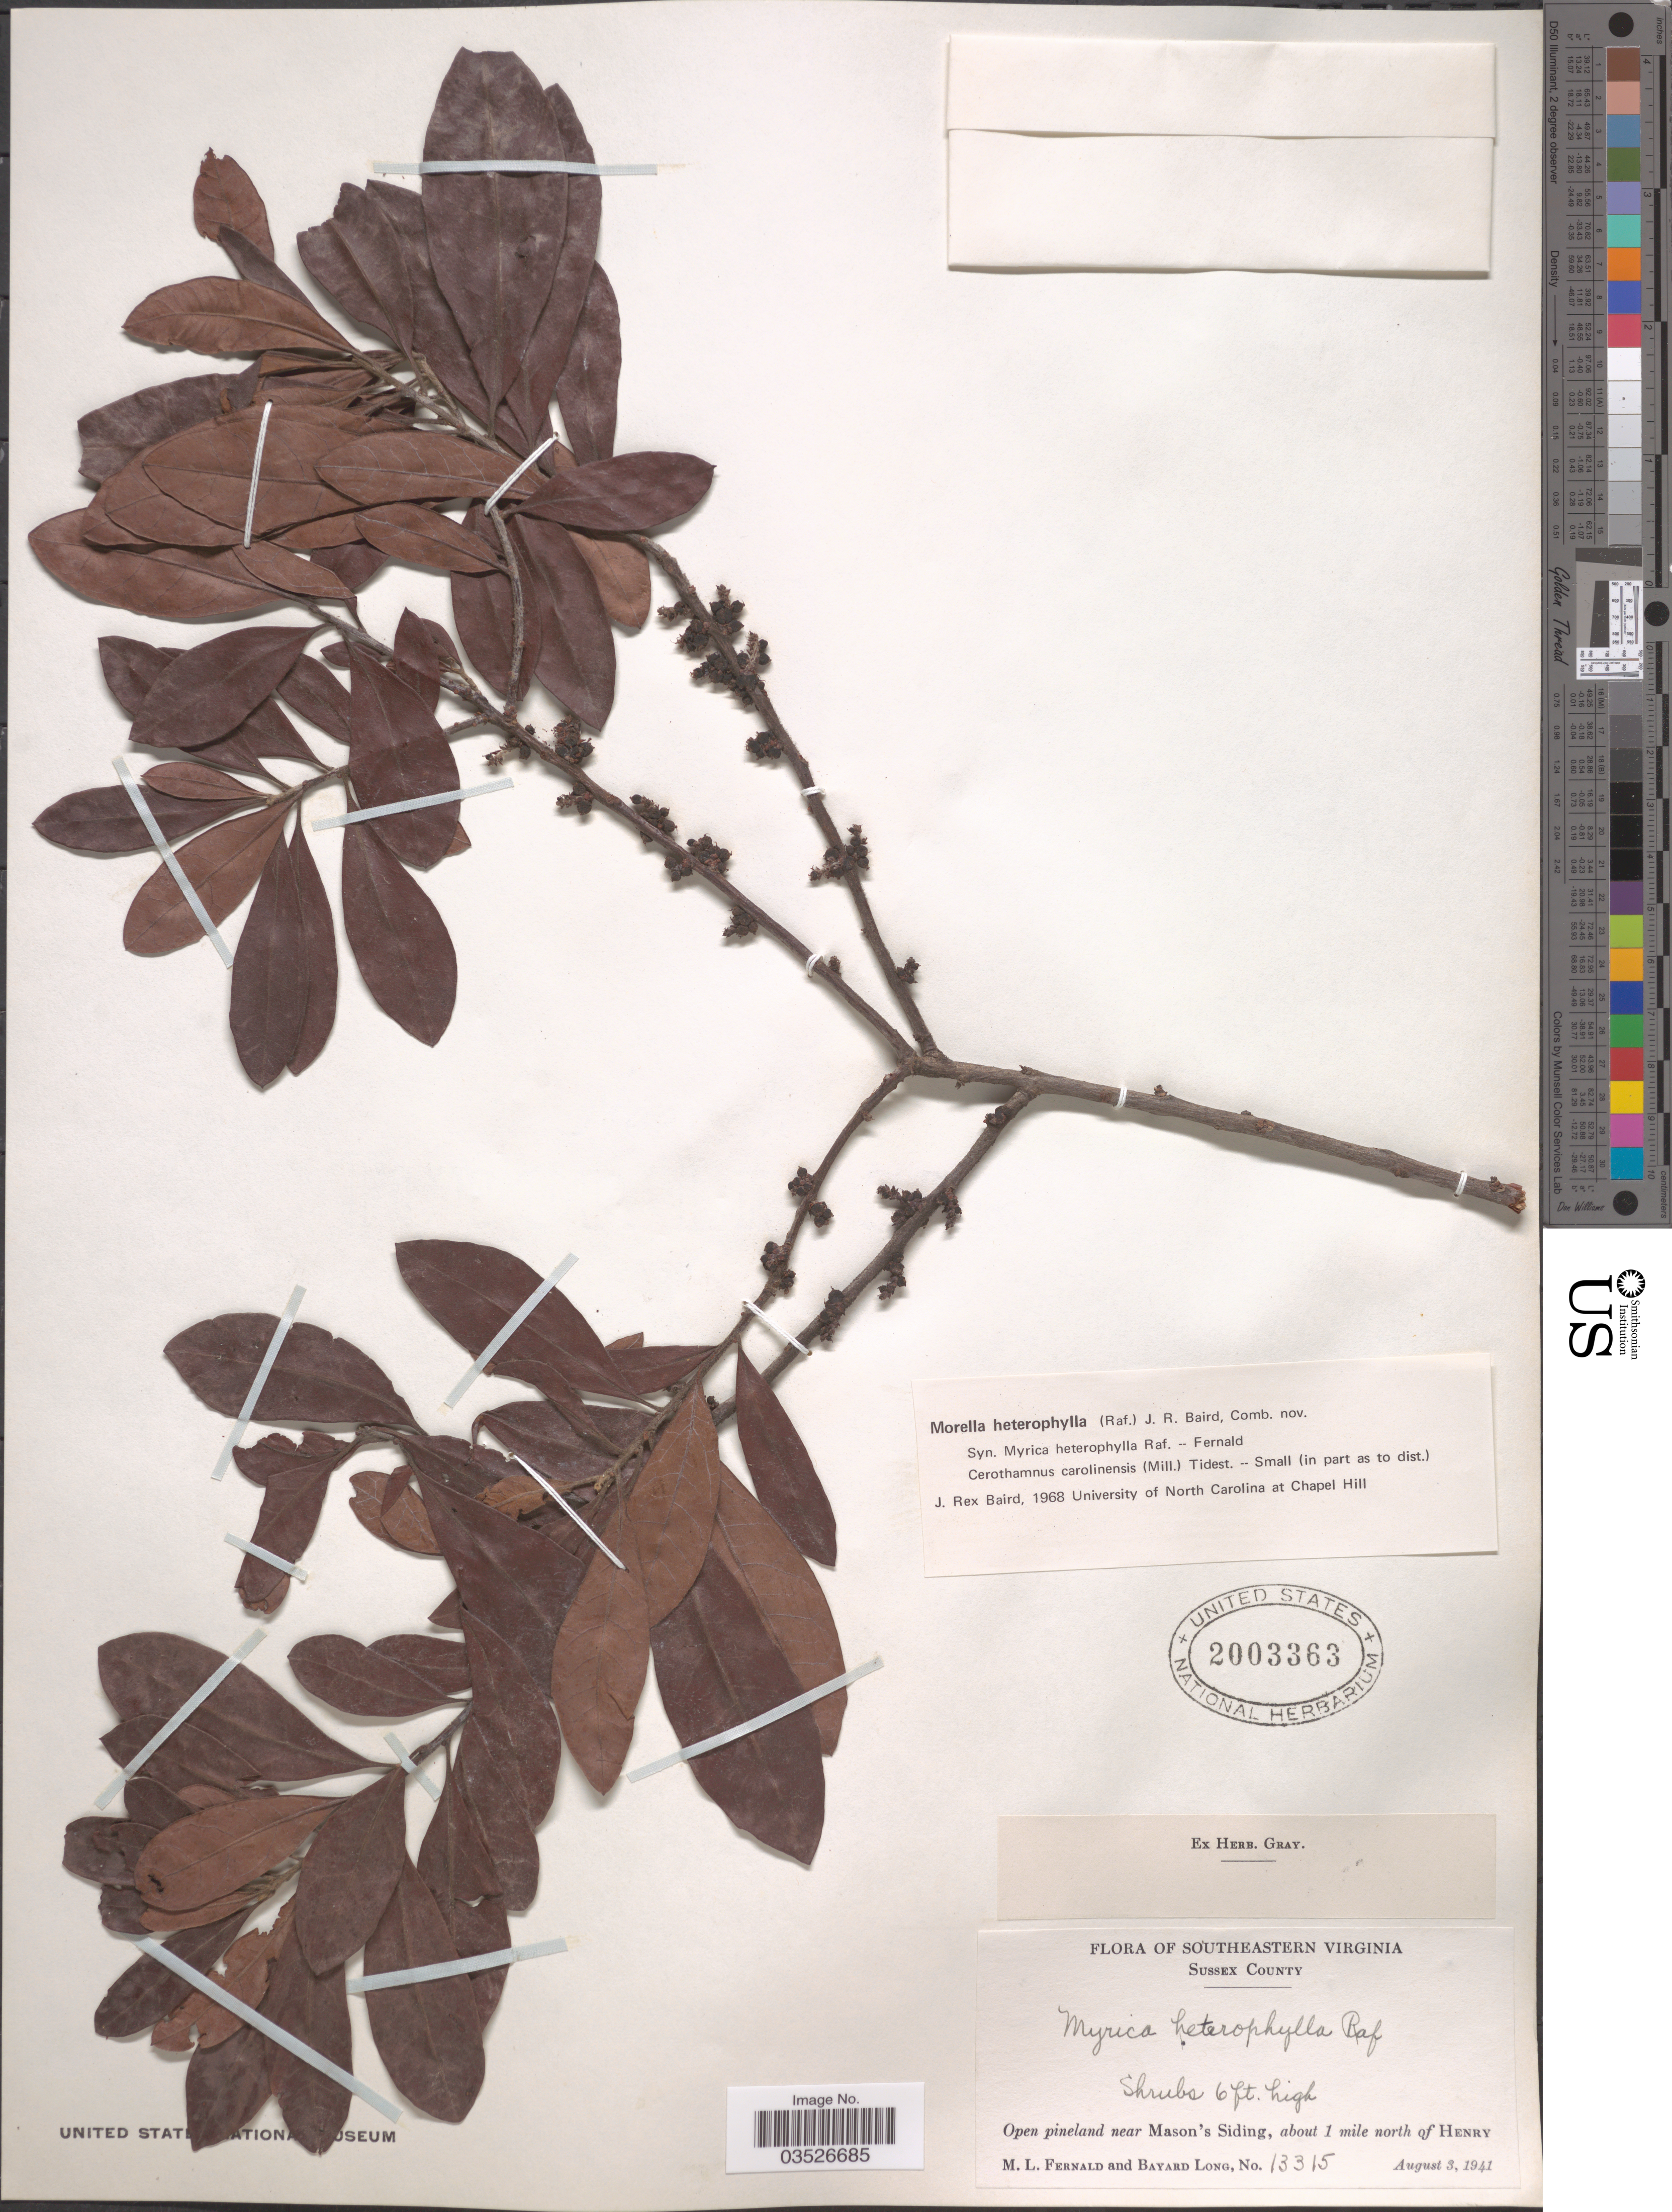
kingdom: Plantae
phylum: Tracheophyta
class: Magnoliopsida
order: Fagales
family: Myricaceae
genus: Morella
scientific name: Morella caroliniensis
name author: (Mill.) Small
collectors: M. L. Fernald & B. Long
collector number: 13315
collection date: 1941-08-03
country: United States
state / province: Virginia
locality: Southeastern Virginia. Open pineland near Mason's Siding, about 1 mile north of Henry.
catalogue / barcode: US 2003363